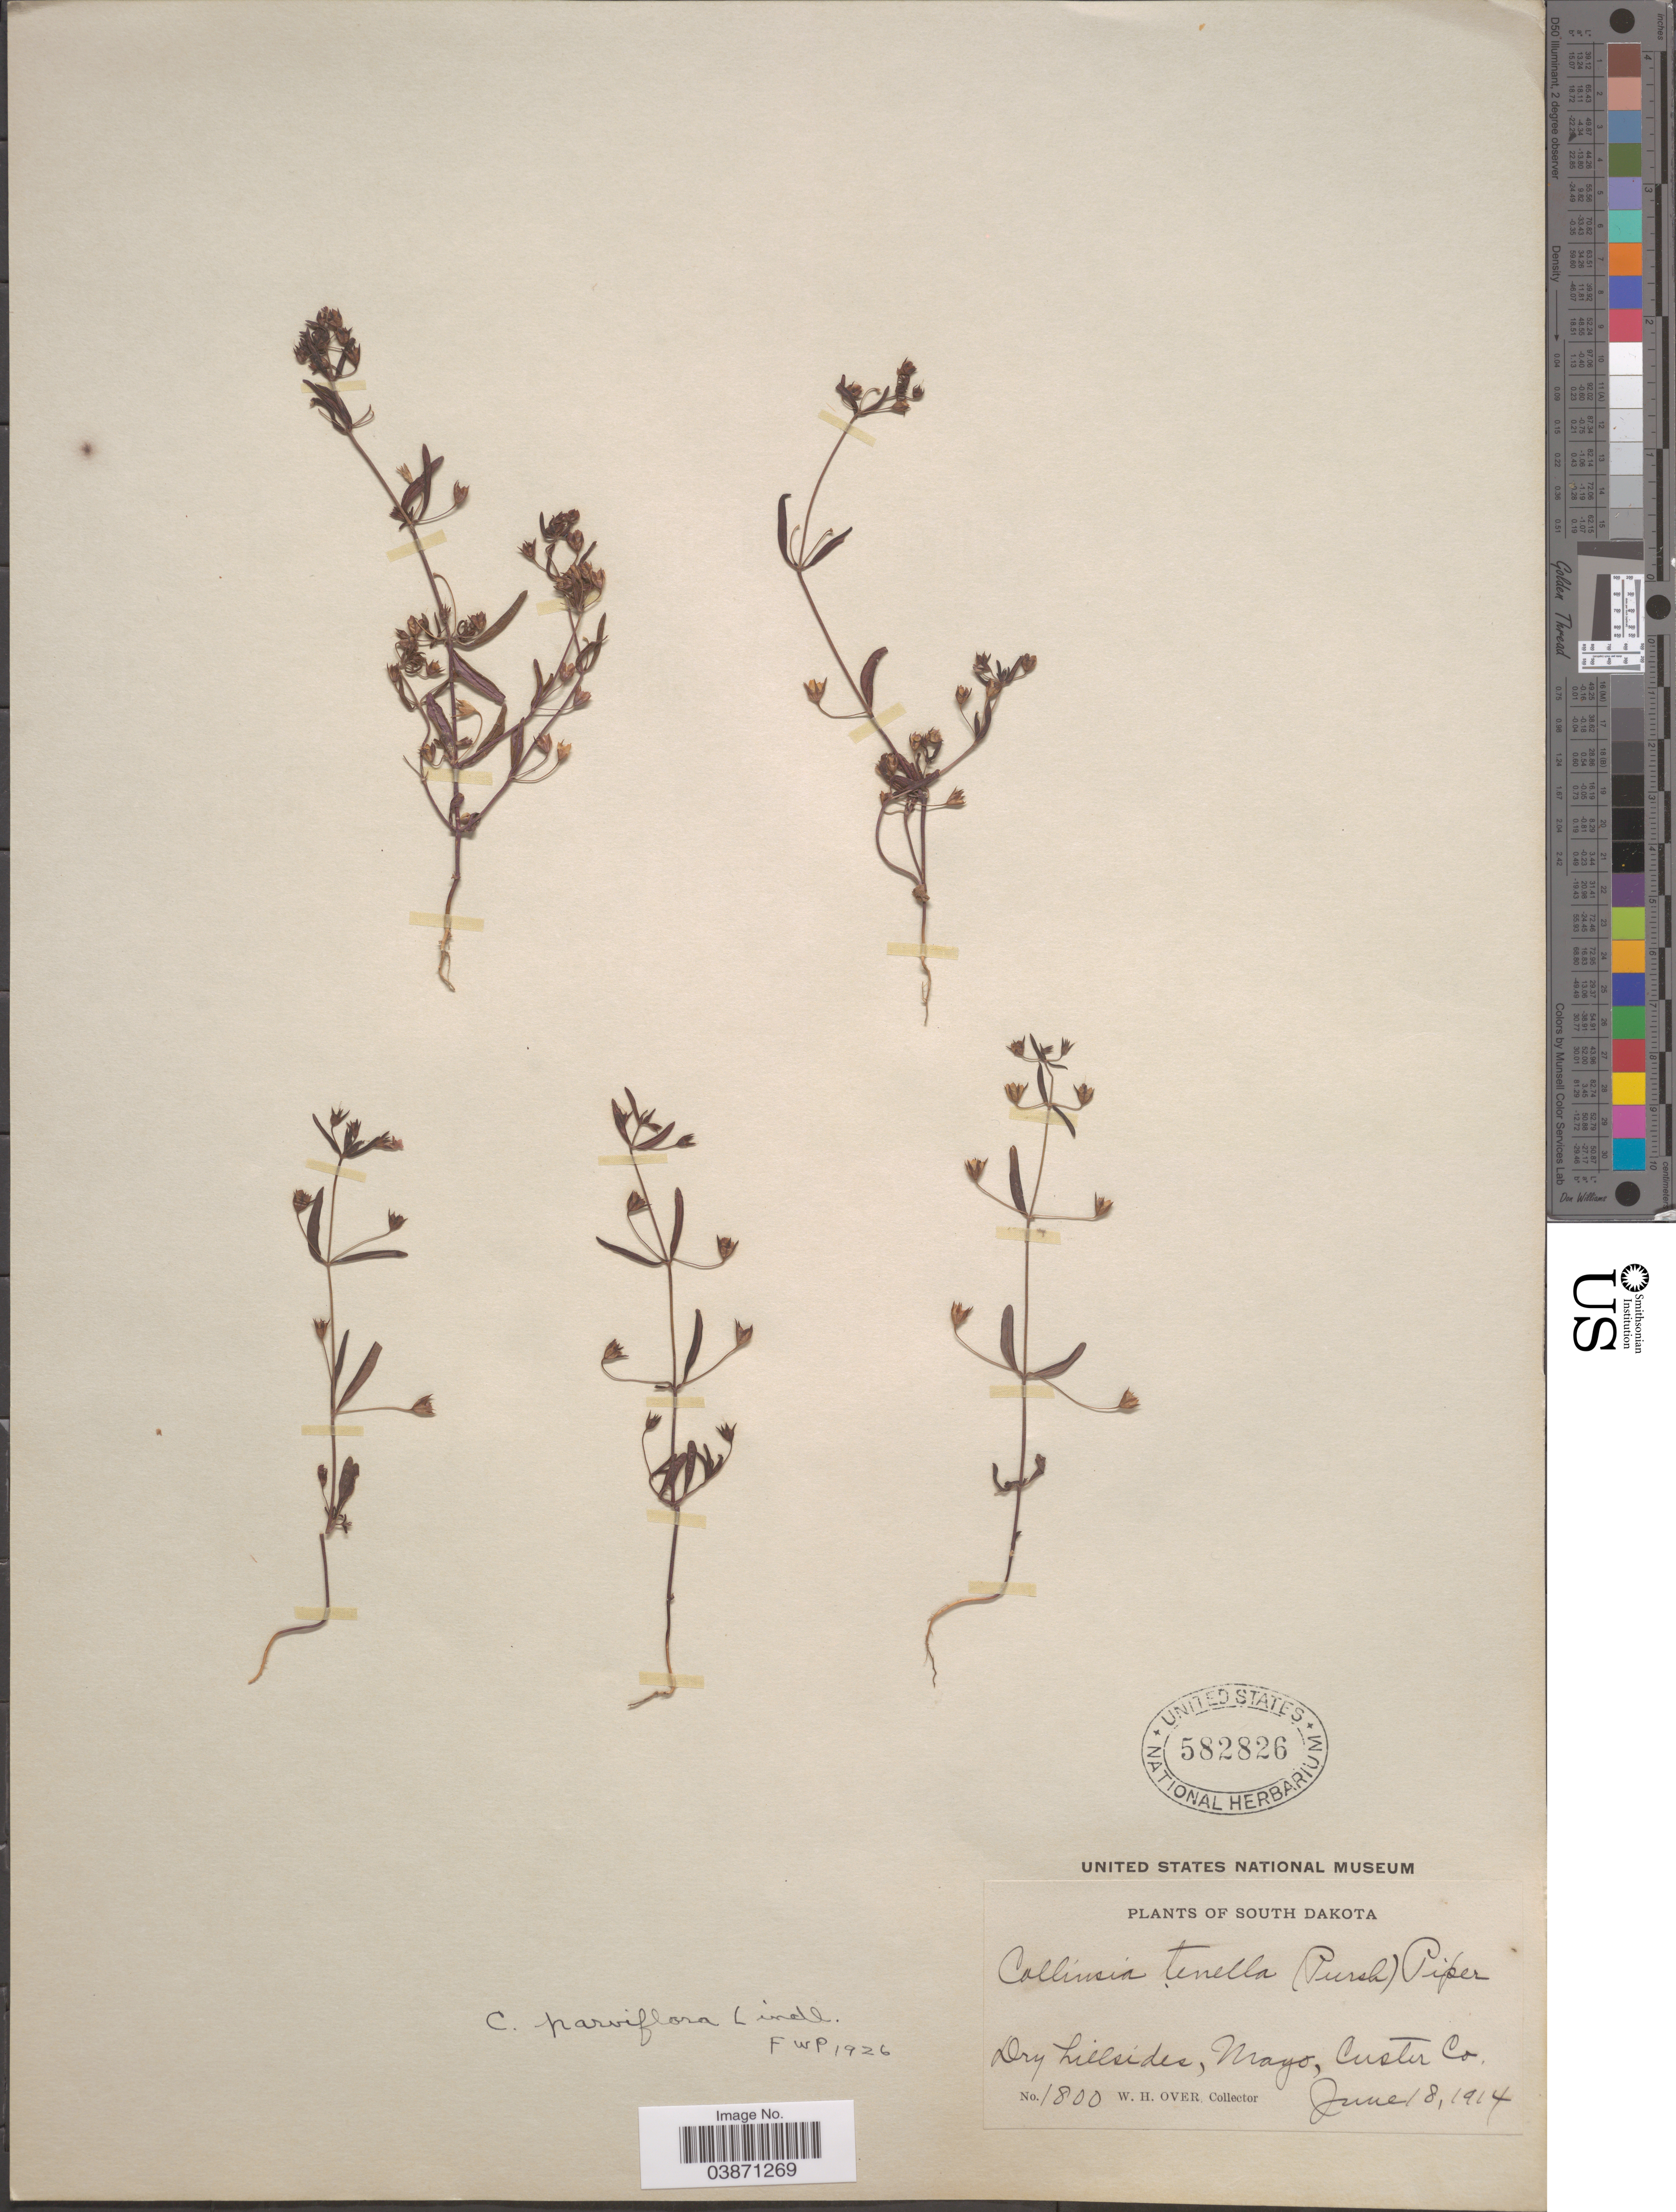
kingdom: Plantae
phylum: Tracheophyta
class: Magnoliopsida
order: Lamiales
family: Plantaginaceae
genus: Collinsia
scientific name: Collinsia parviflora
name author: Douglas ex Lindl.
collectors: W. Over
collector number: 1800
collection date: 1914-06-18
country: United States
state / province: South Dakota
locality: Dry hillsides, Mayo, Custer Co.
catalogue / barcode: US 582826